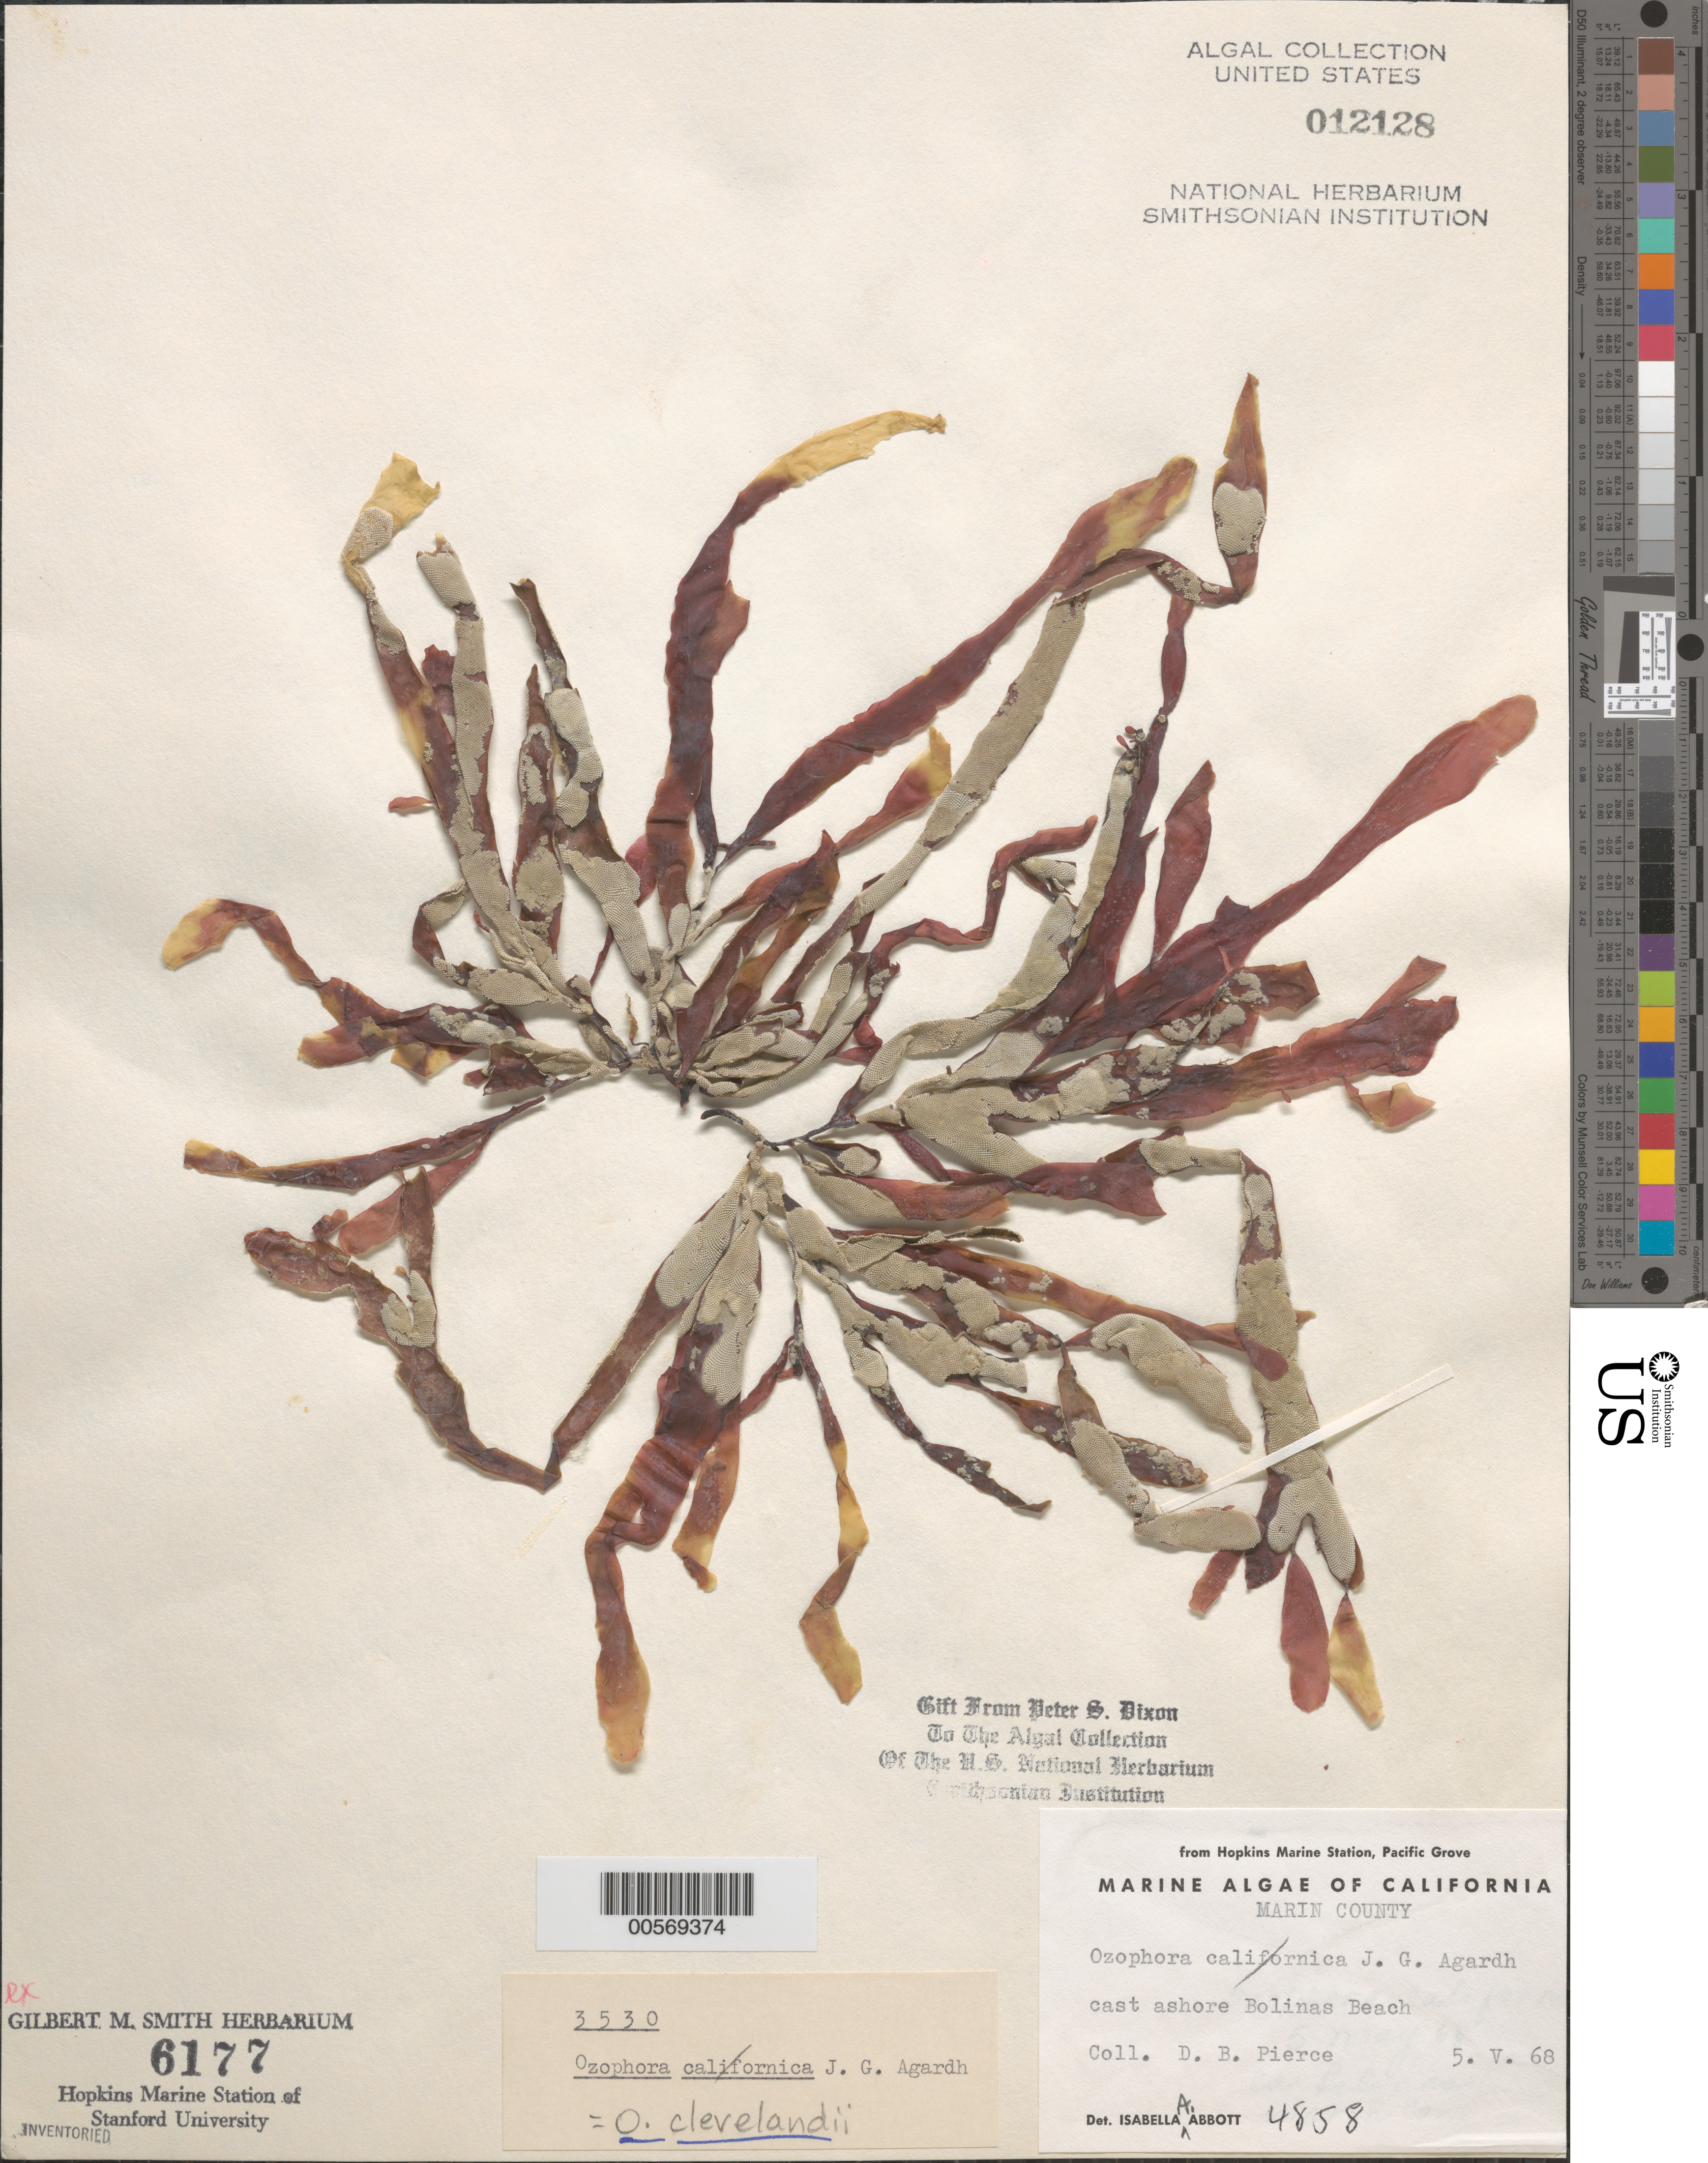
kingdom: Plantae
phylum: Rhodophyta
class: Florideophyceae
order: Gigartinales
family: Phyllophoraceae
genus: Ozophora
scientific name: Ozophora clevelandii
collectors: D. Pierce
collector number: IAA 4858 & PSD 3530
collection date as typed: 05 May 1968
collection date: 1968-05-05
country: United States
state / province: California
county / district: Marin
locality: Bolinas Beach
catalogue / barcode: US 12128